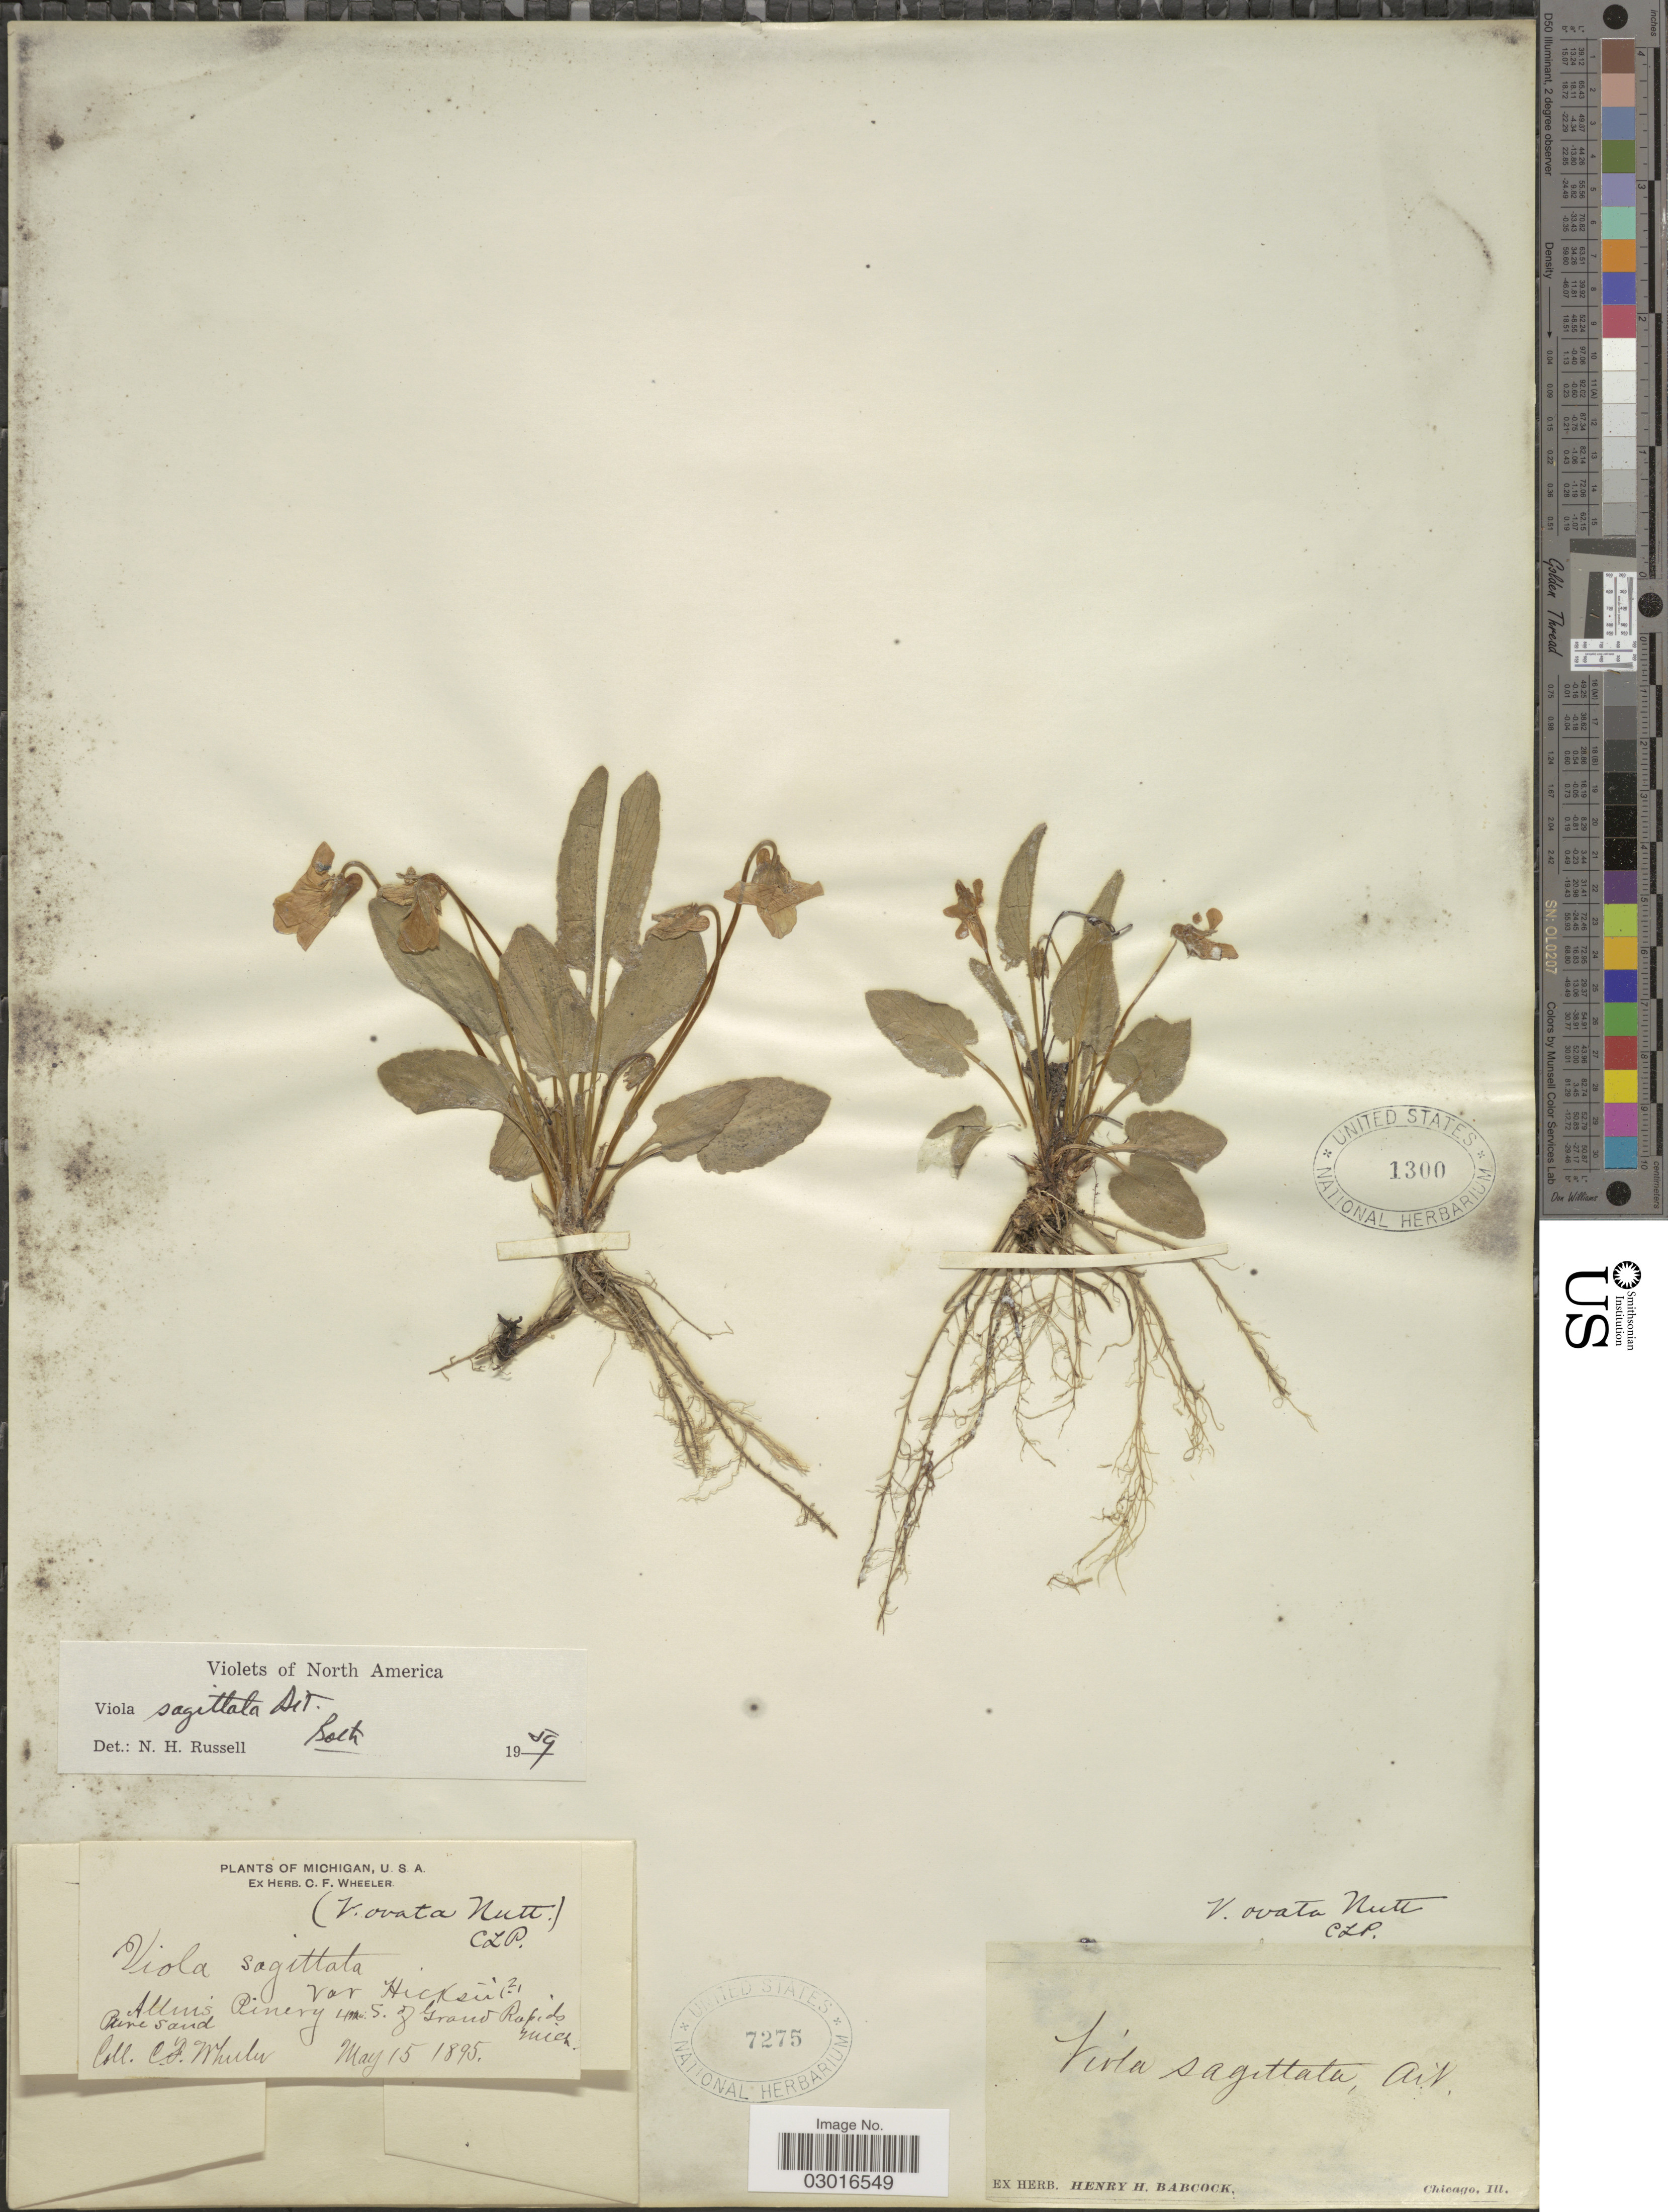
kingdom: Plantae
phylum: Tracheophyta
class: Magnoliopsida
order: Malpighiales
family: Violaceae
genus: Viola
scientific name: Viola sagittata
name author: Aiton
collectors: C. Wheeler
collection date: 1895-05-15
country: United States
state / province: Michigan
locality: Allm's Pinery 4 mi S. of Grand Rapids.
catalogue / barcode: US 7275